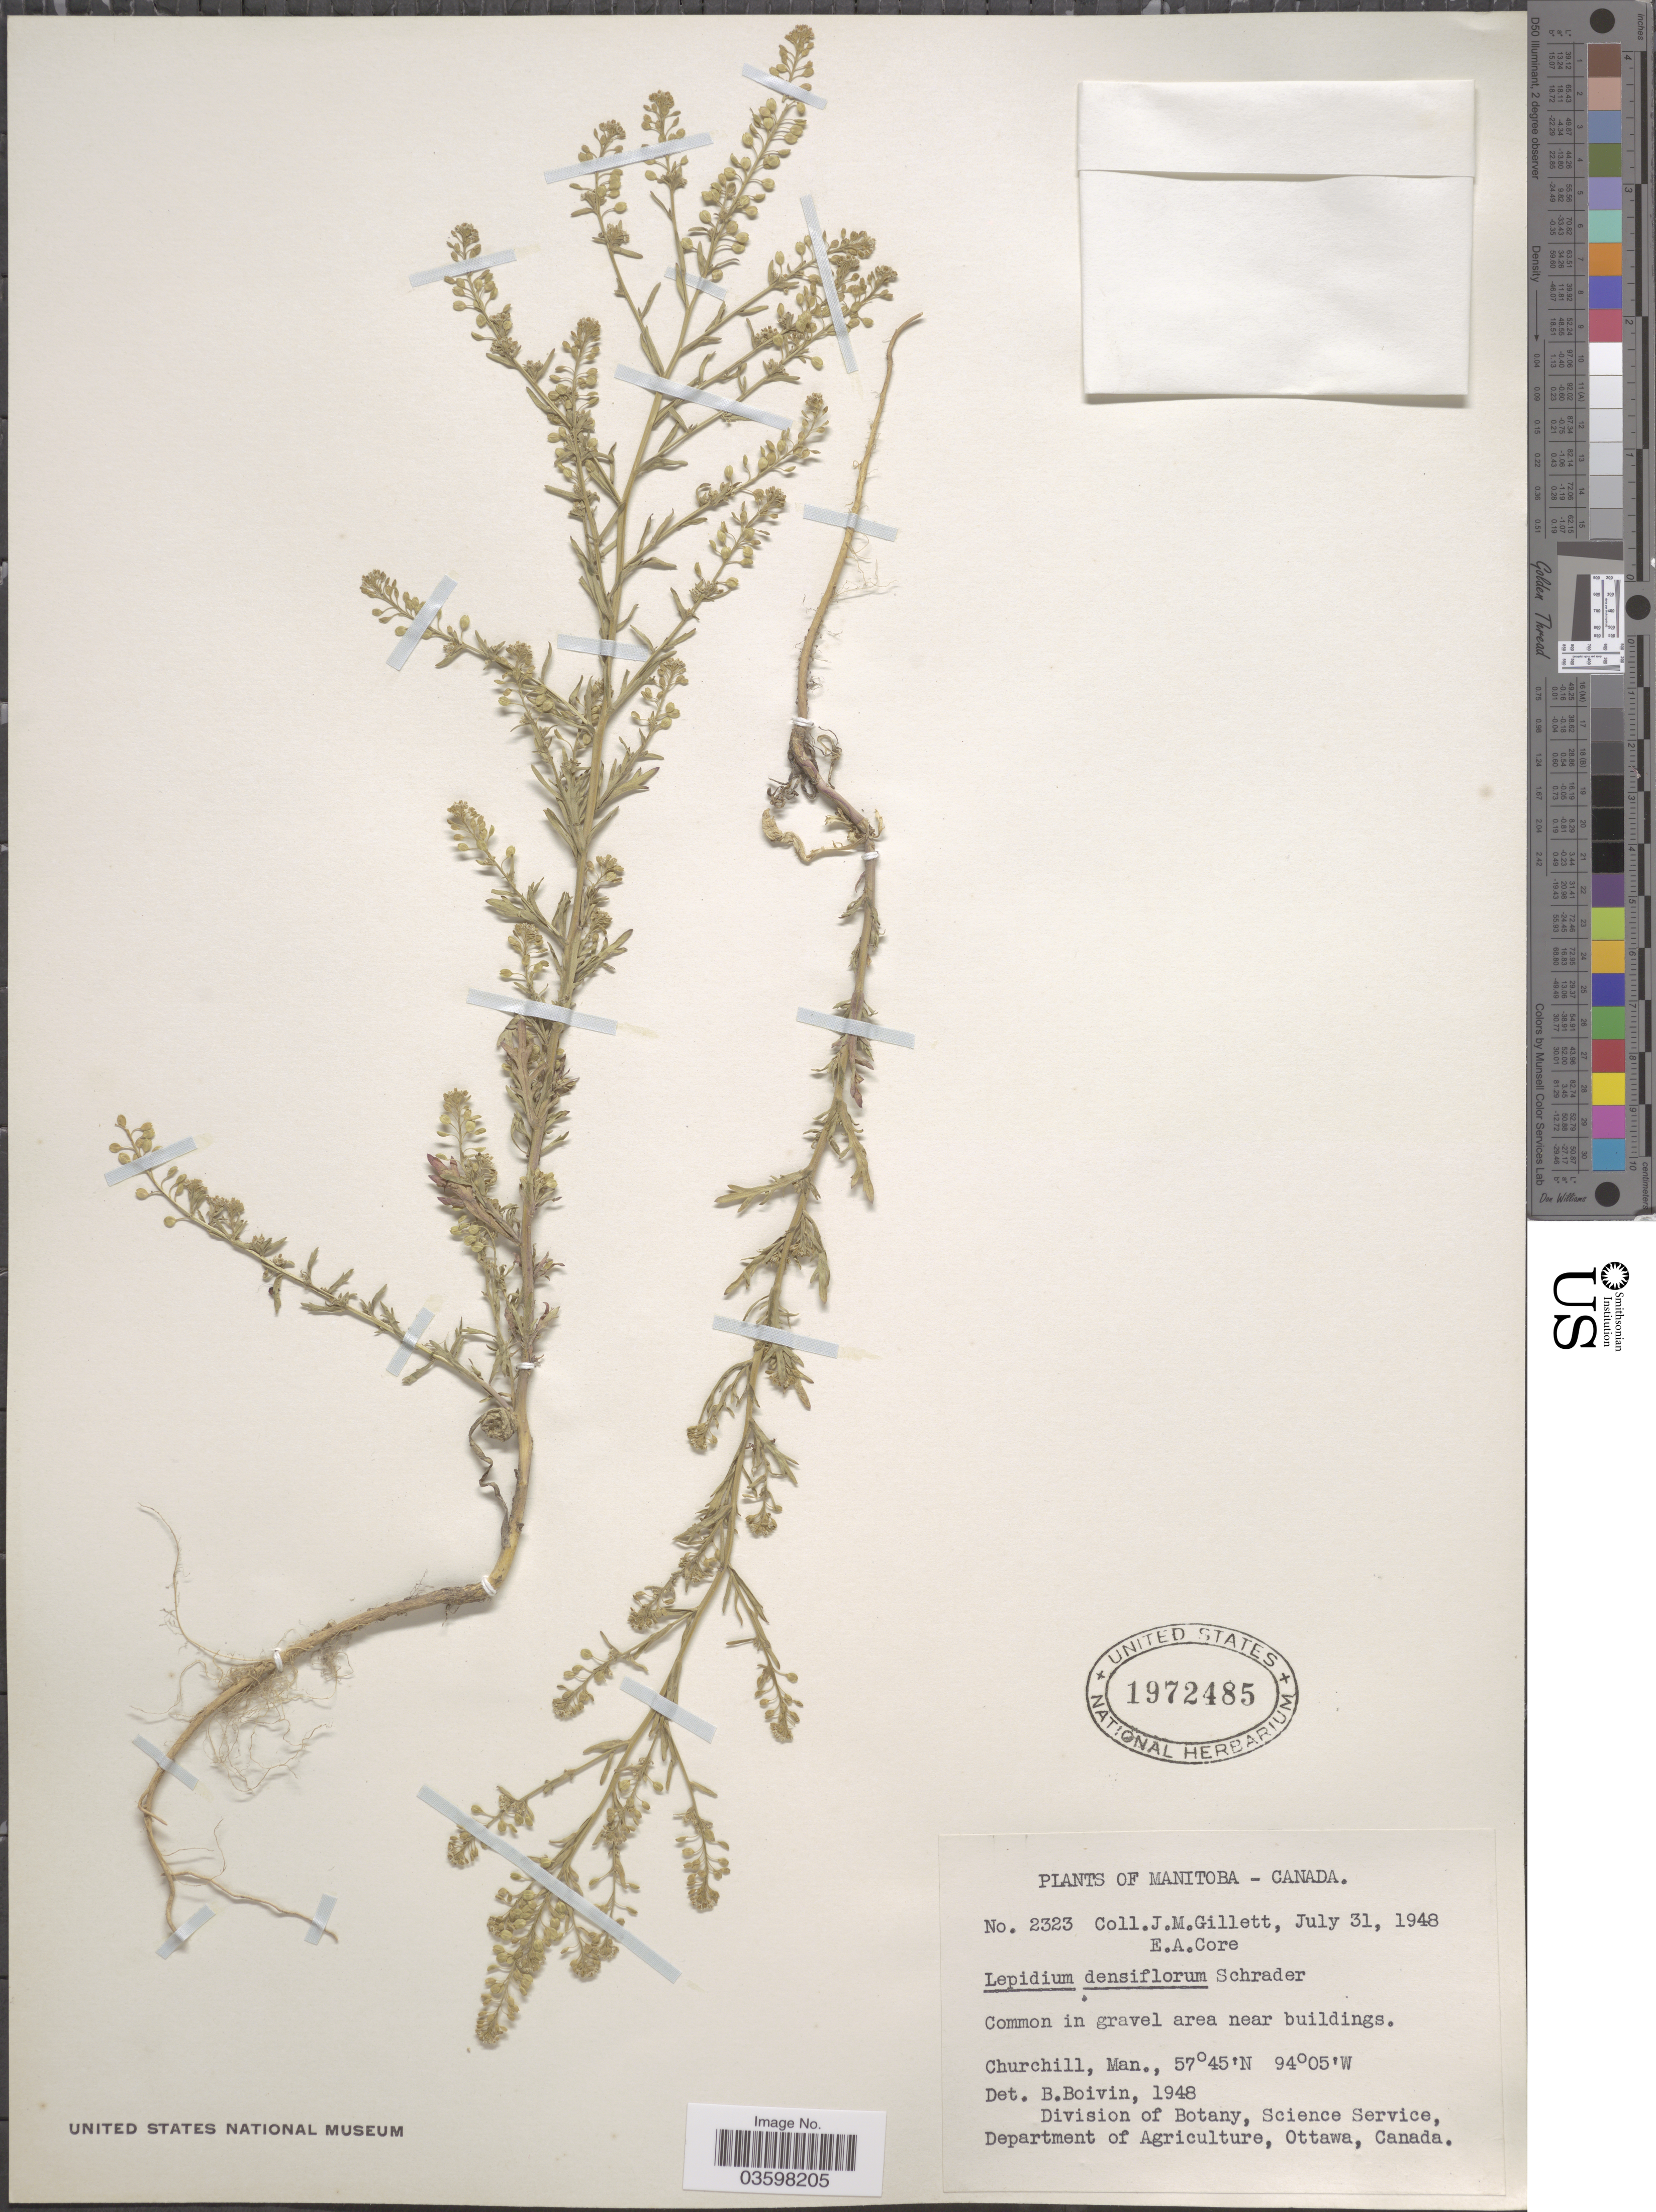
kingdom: Plantae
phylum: Tracheophyta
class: Magnoliopsida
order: Brassicales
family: Brassicaceae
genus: Lepidium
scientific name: Lepidium densiflorum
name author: Schrad.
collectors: J. M. Gillett & E. Core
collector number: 2323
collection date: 1948-07-31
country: Canada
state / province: Manitoba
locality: Churchill, Man.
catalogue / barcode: US 1972485